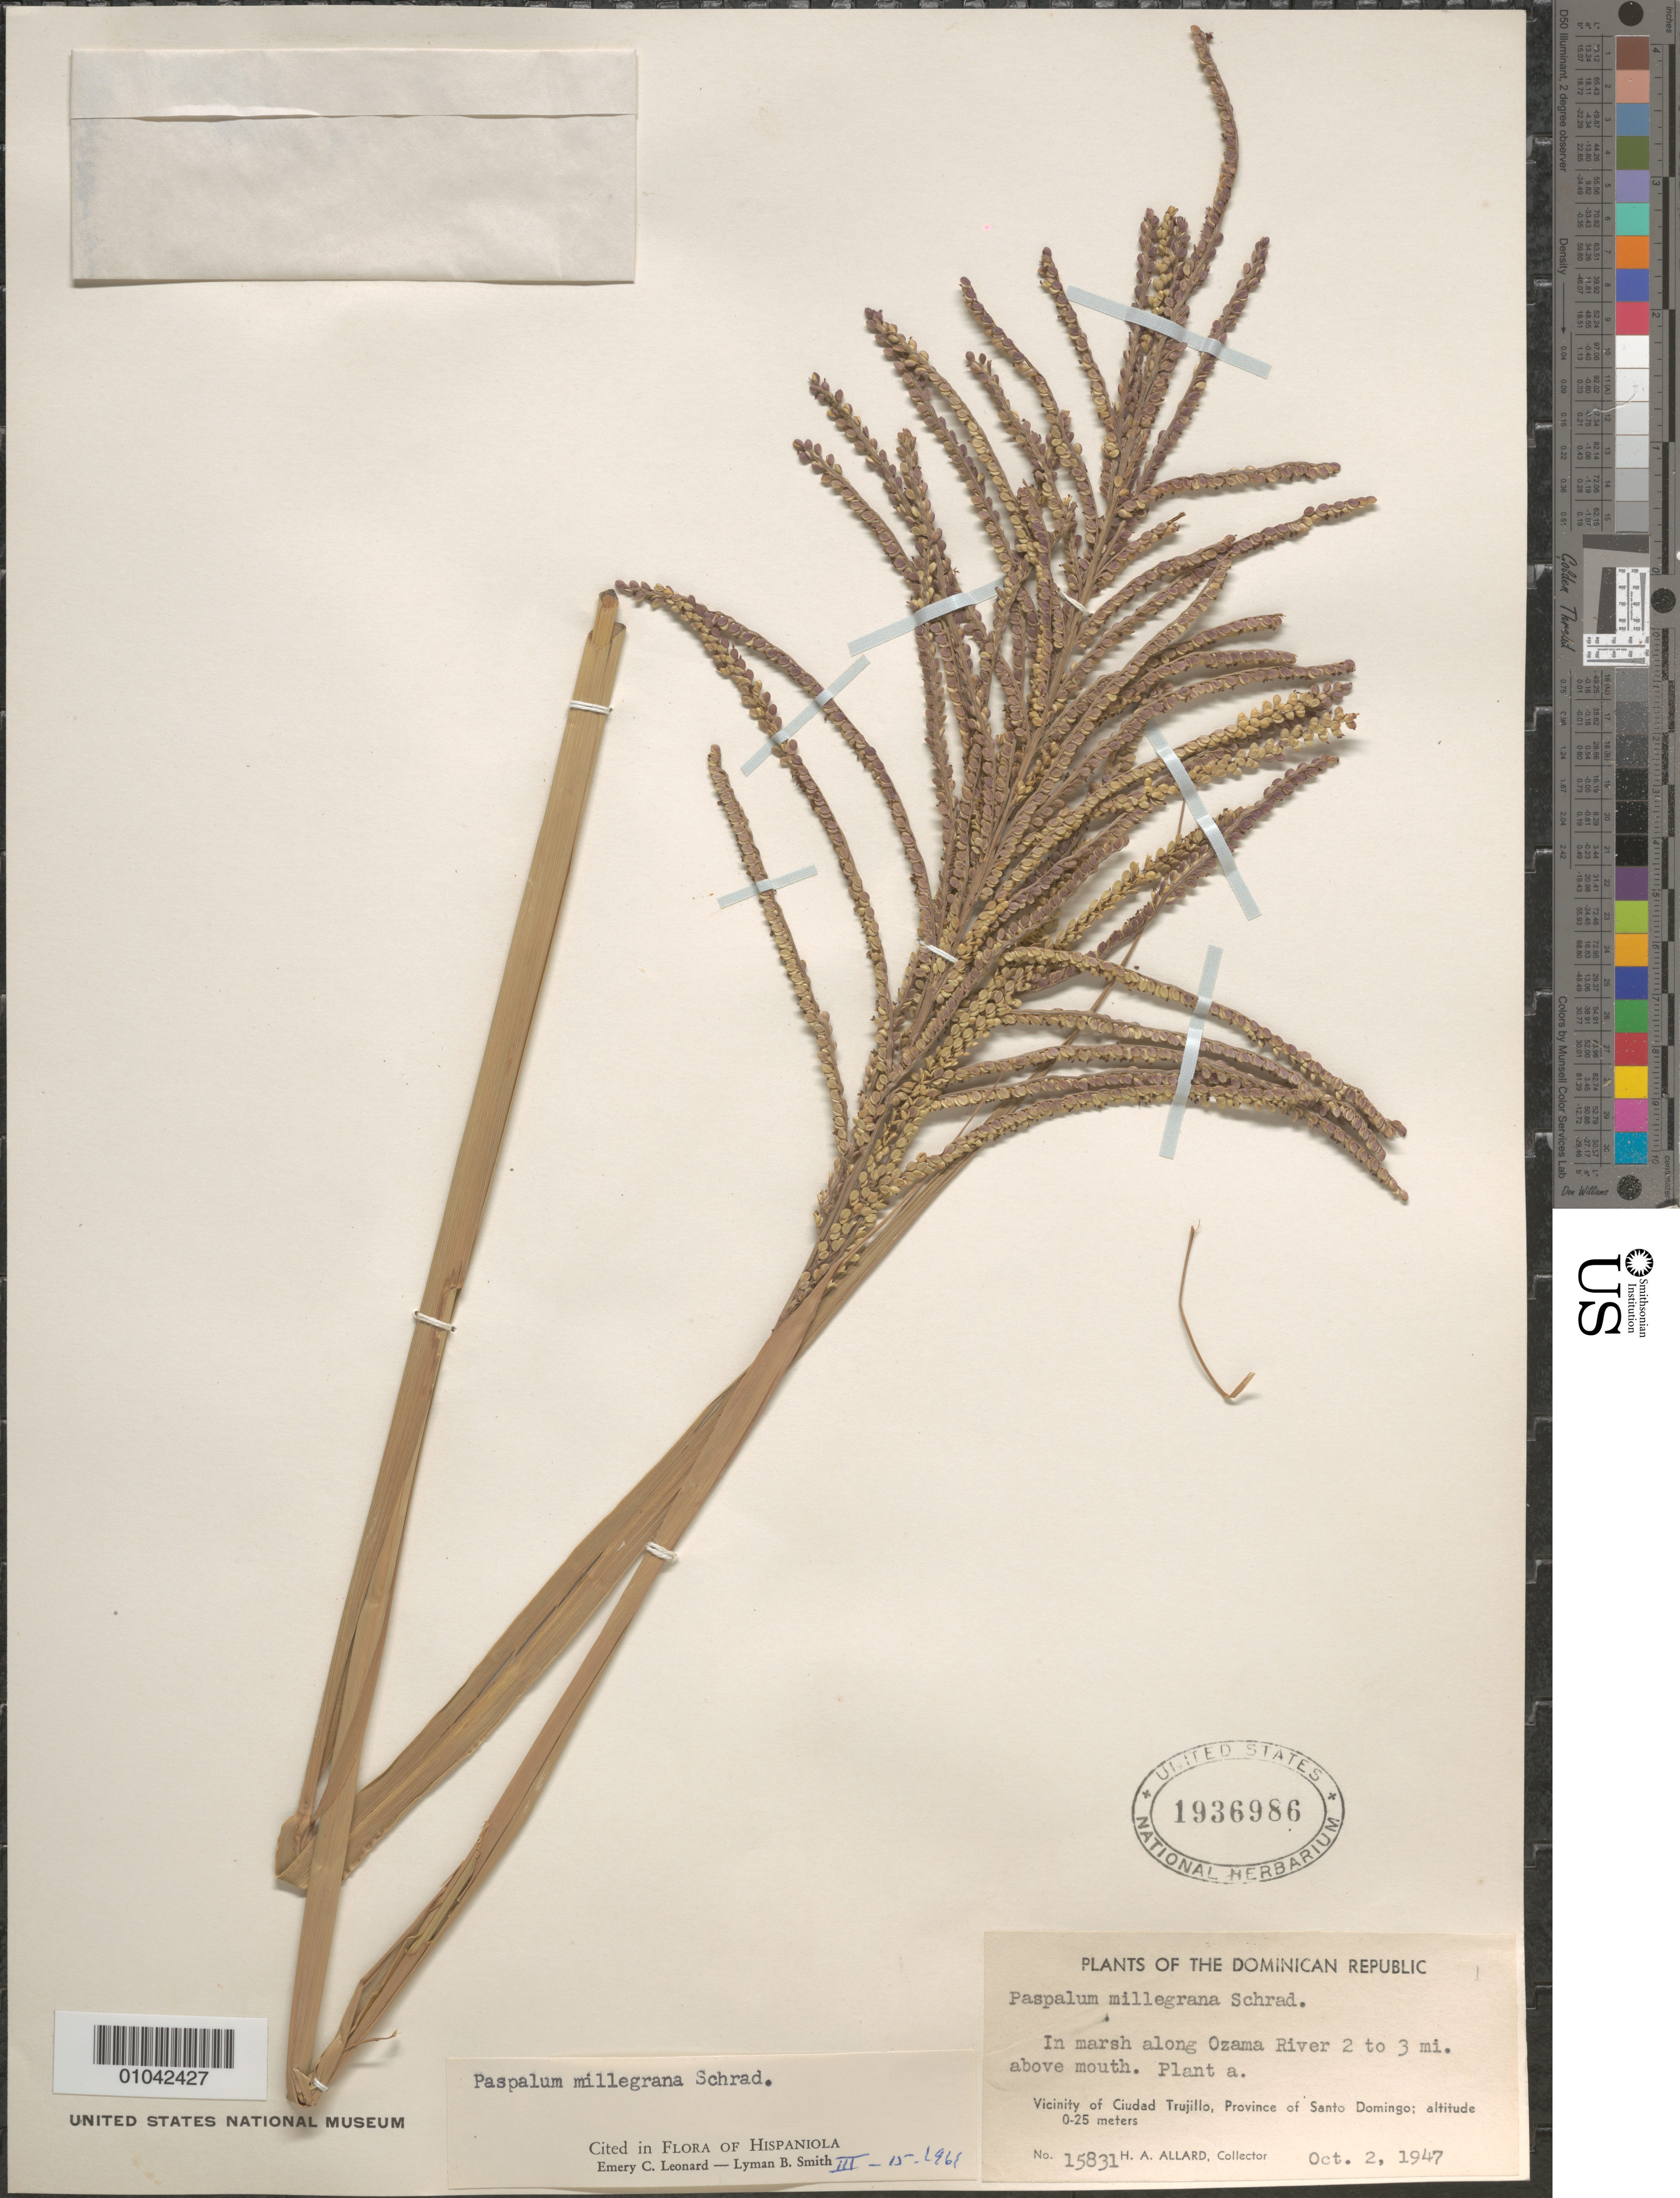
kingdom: Plantae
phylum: Tracheophyta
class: Liliopsida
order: Poales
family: Poaceae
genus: Paspalum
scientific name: Paspalum millegrana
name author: Schrad.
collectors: H. A. Allard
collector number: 15831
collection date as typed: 02 Oct 1947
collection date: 1947-10-02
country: Dominican Republic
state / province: Distrito Nacional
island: Hispaniola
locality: Vicinity of Ciudad Trujillo, along Ozama River, 2-3 miles above mouth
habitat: in marsh along river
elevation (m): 0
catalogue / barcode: US 1936986